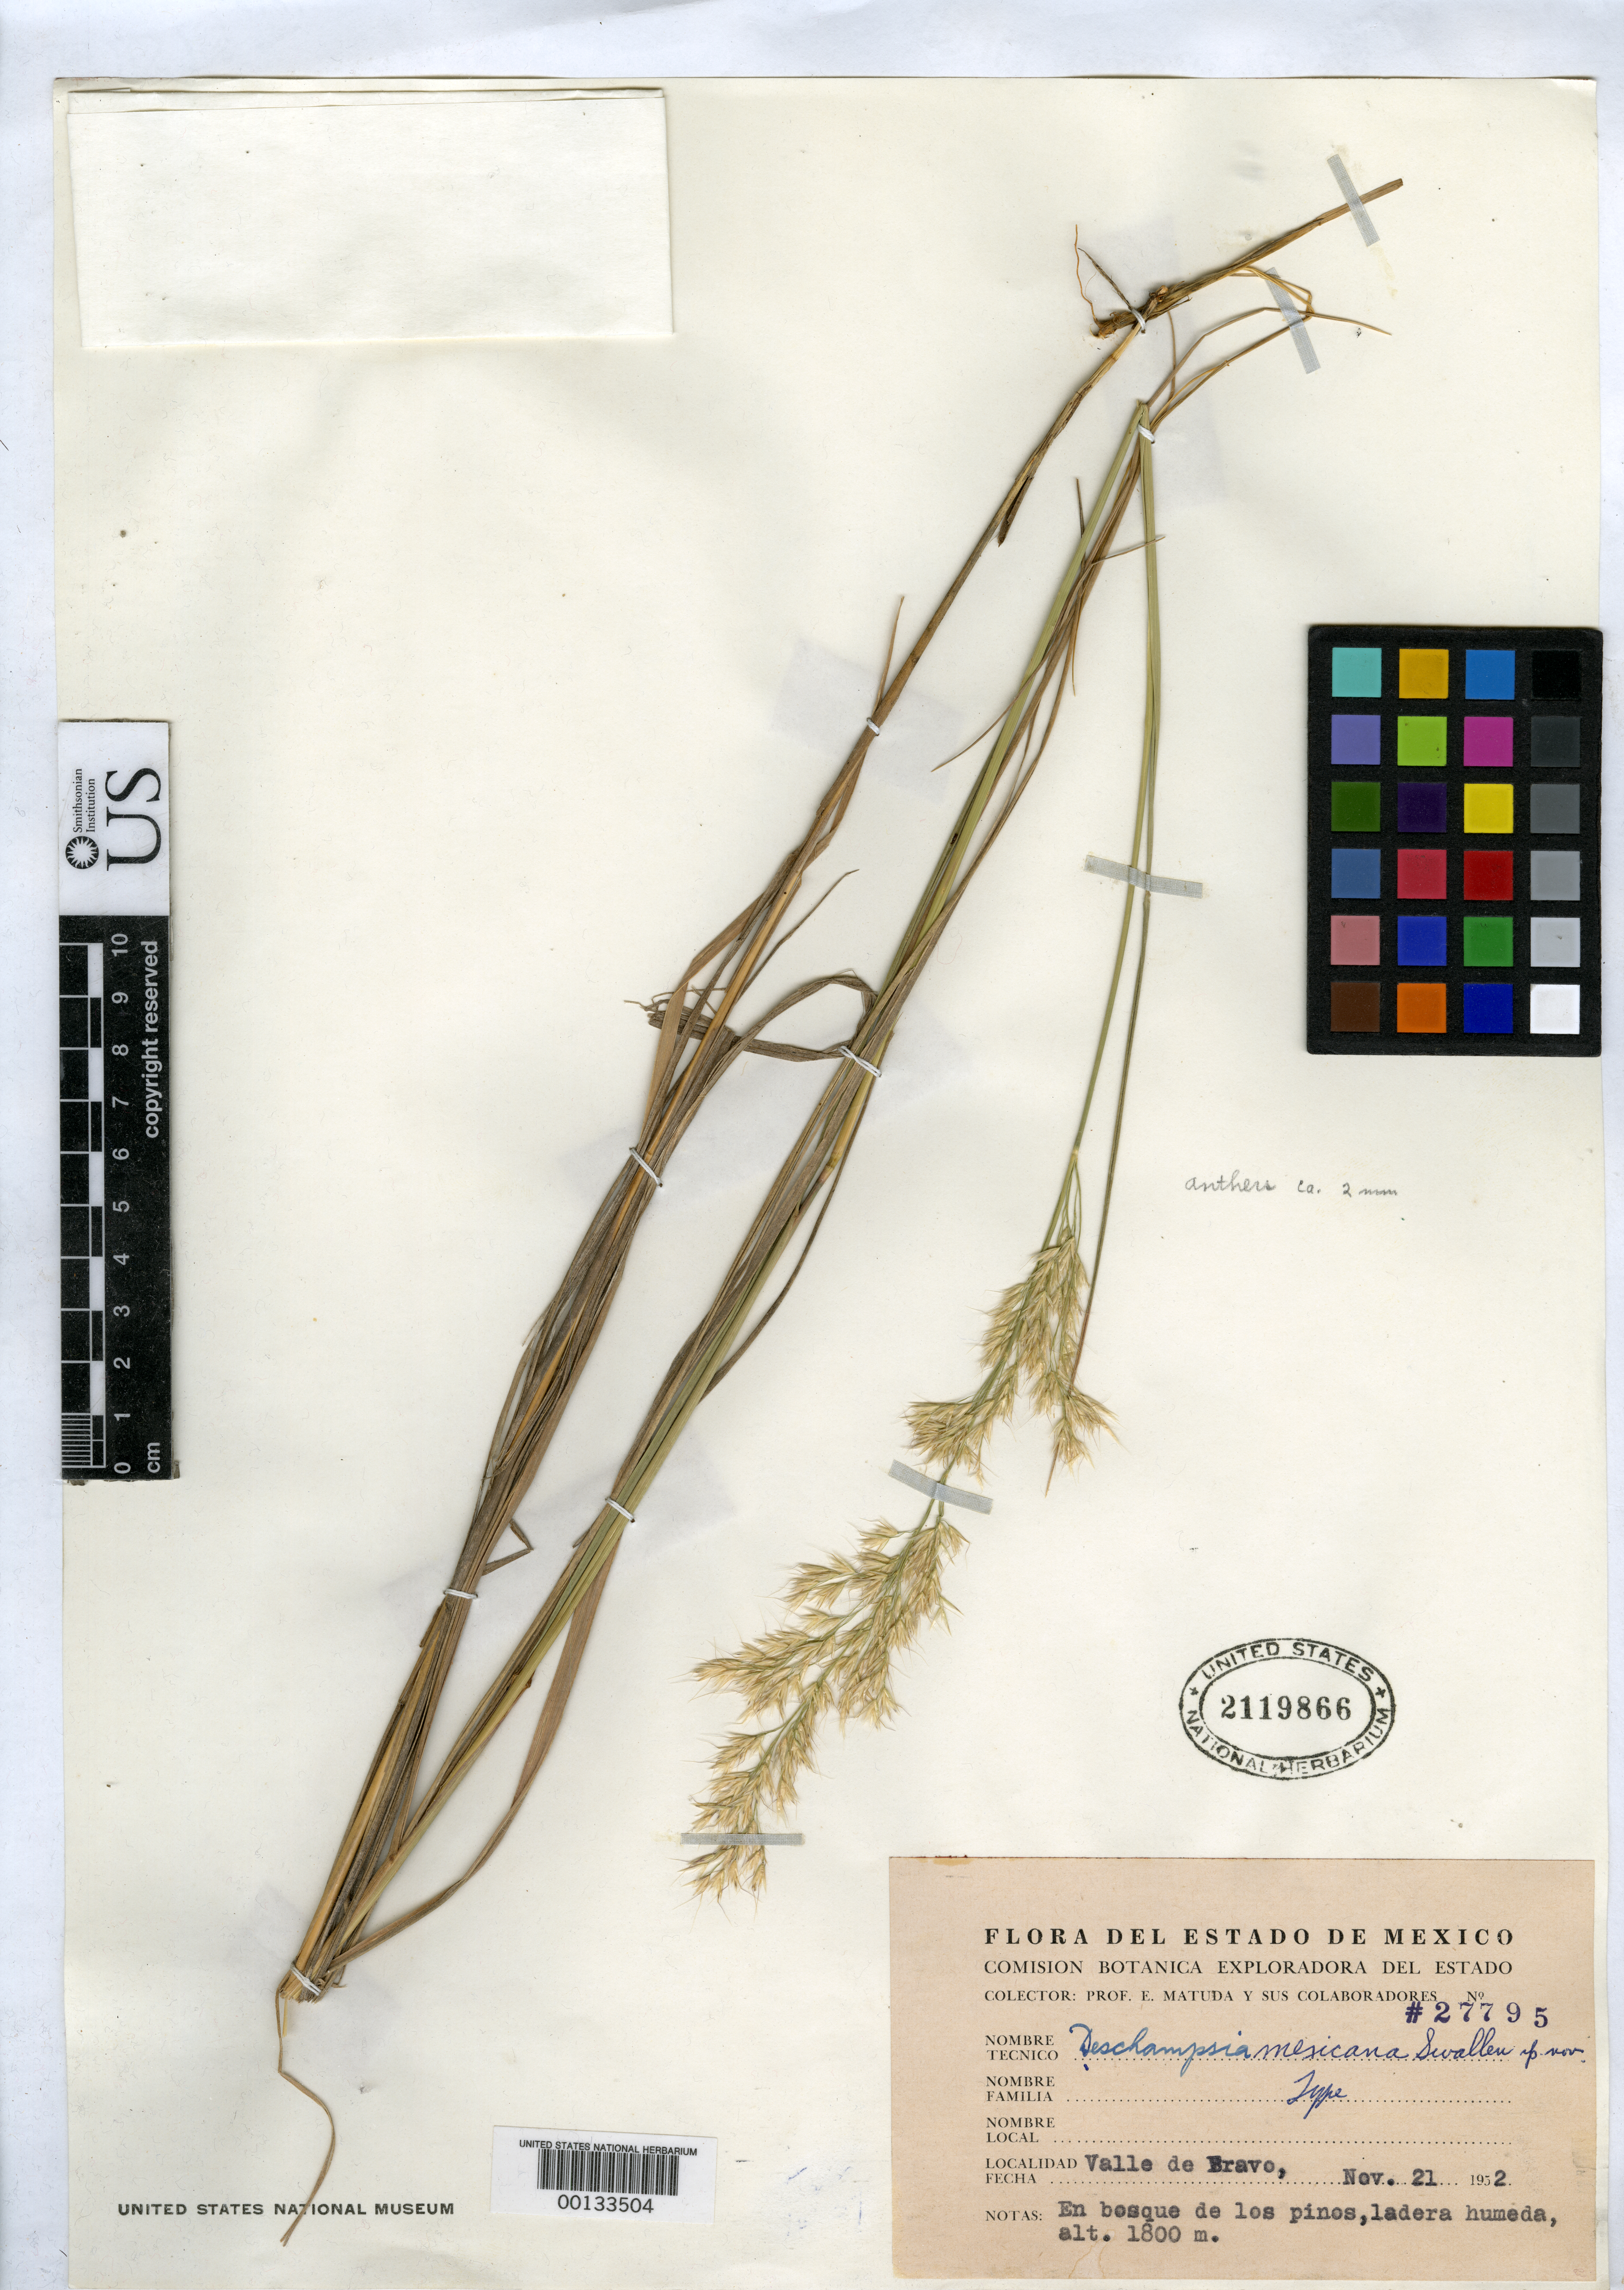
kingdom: Plantae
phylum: Tracheophyta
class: Liliopsida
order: Poales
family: Poaceae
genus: Deschampsia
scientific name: Deschampsia mexicana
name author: Swallen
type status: Holotype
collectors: E. Matuda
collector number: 27795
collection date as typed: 21 Nov 1952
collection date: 1952-11-21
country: Mexico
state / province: México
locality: Valle de Bravo.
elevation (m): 1800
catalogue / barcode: US 2119866